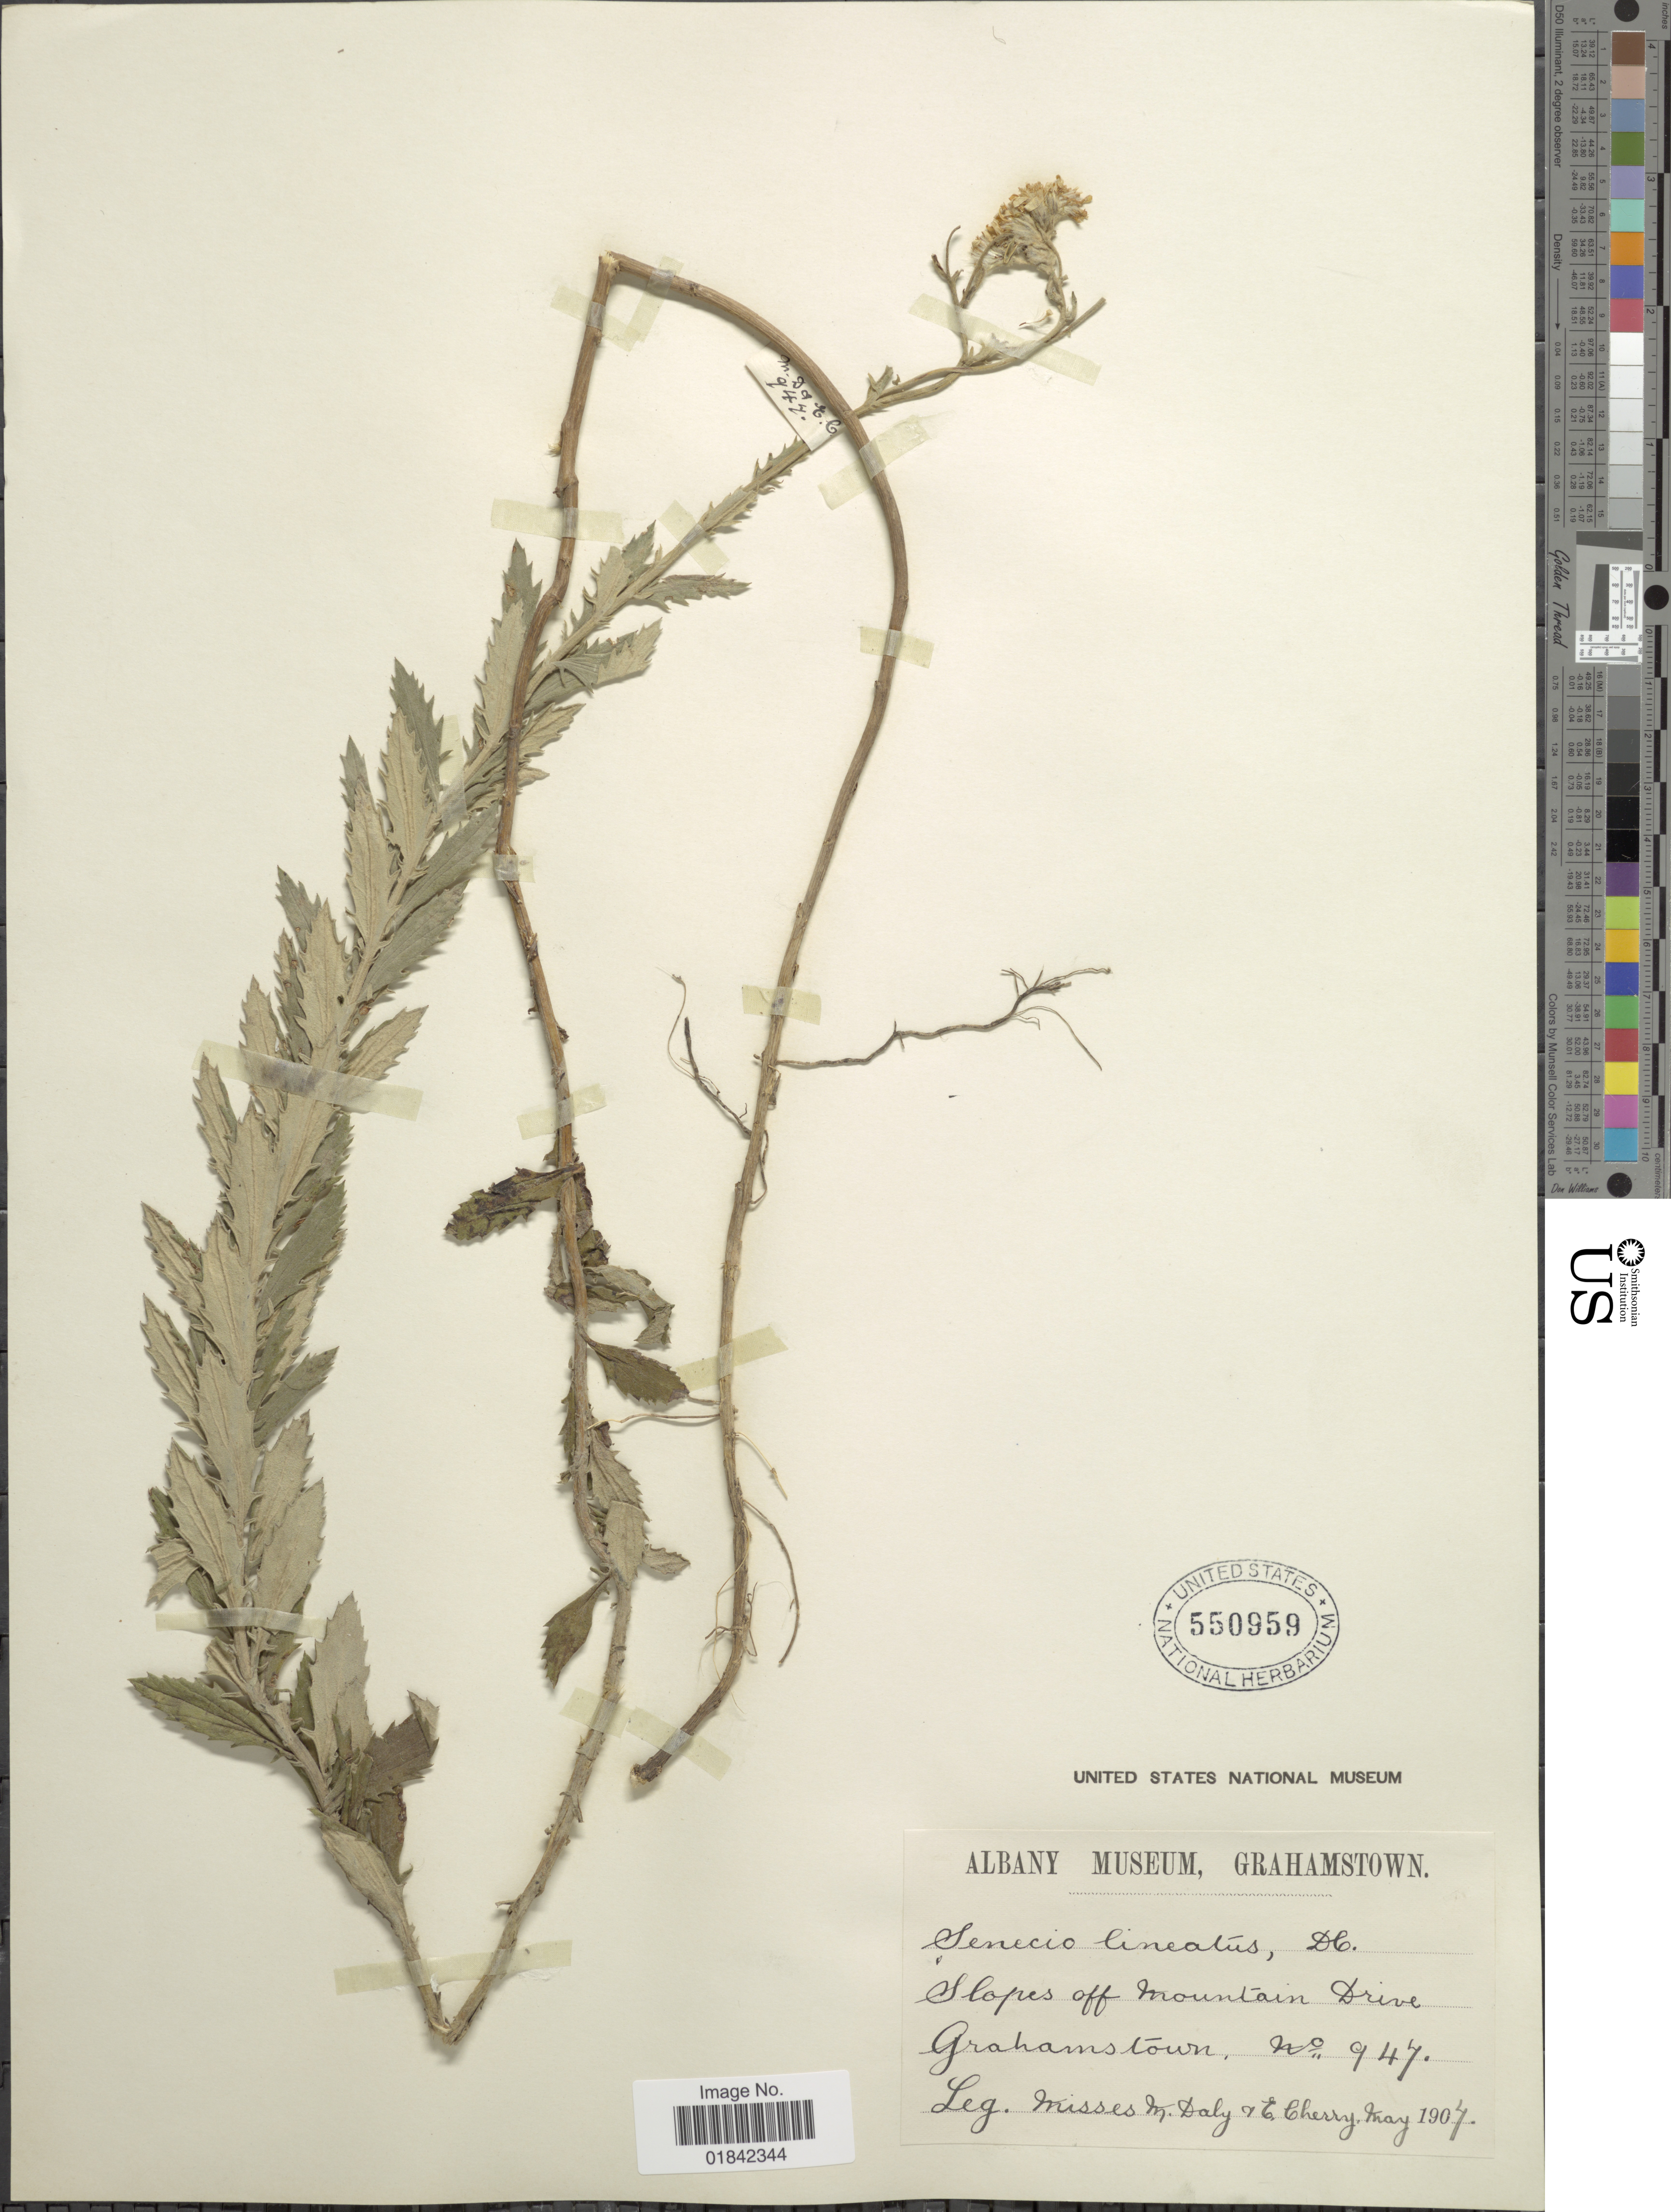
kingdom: Plantae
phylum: Tracheophyta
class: Magnoliopsida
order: Asterales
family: Asteraceae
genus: Senecio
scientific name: Senecio lineatus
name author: DC.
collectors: M. Daly & C. Cherry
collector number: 947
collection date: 1904-05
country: South Africa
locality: Slopes of mountain Drive Grahamstown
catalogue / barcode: US 550959